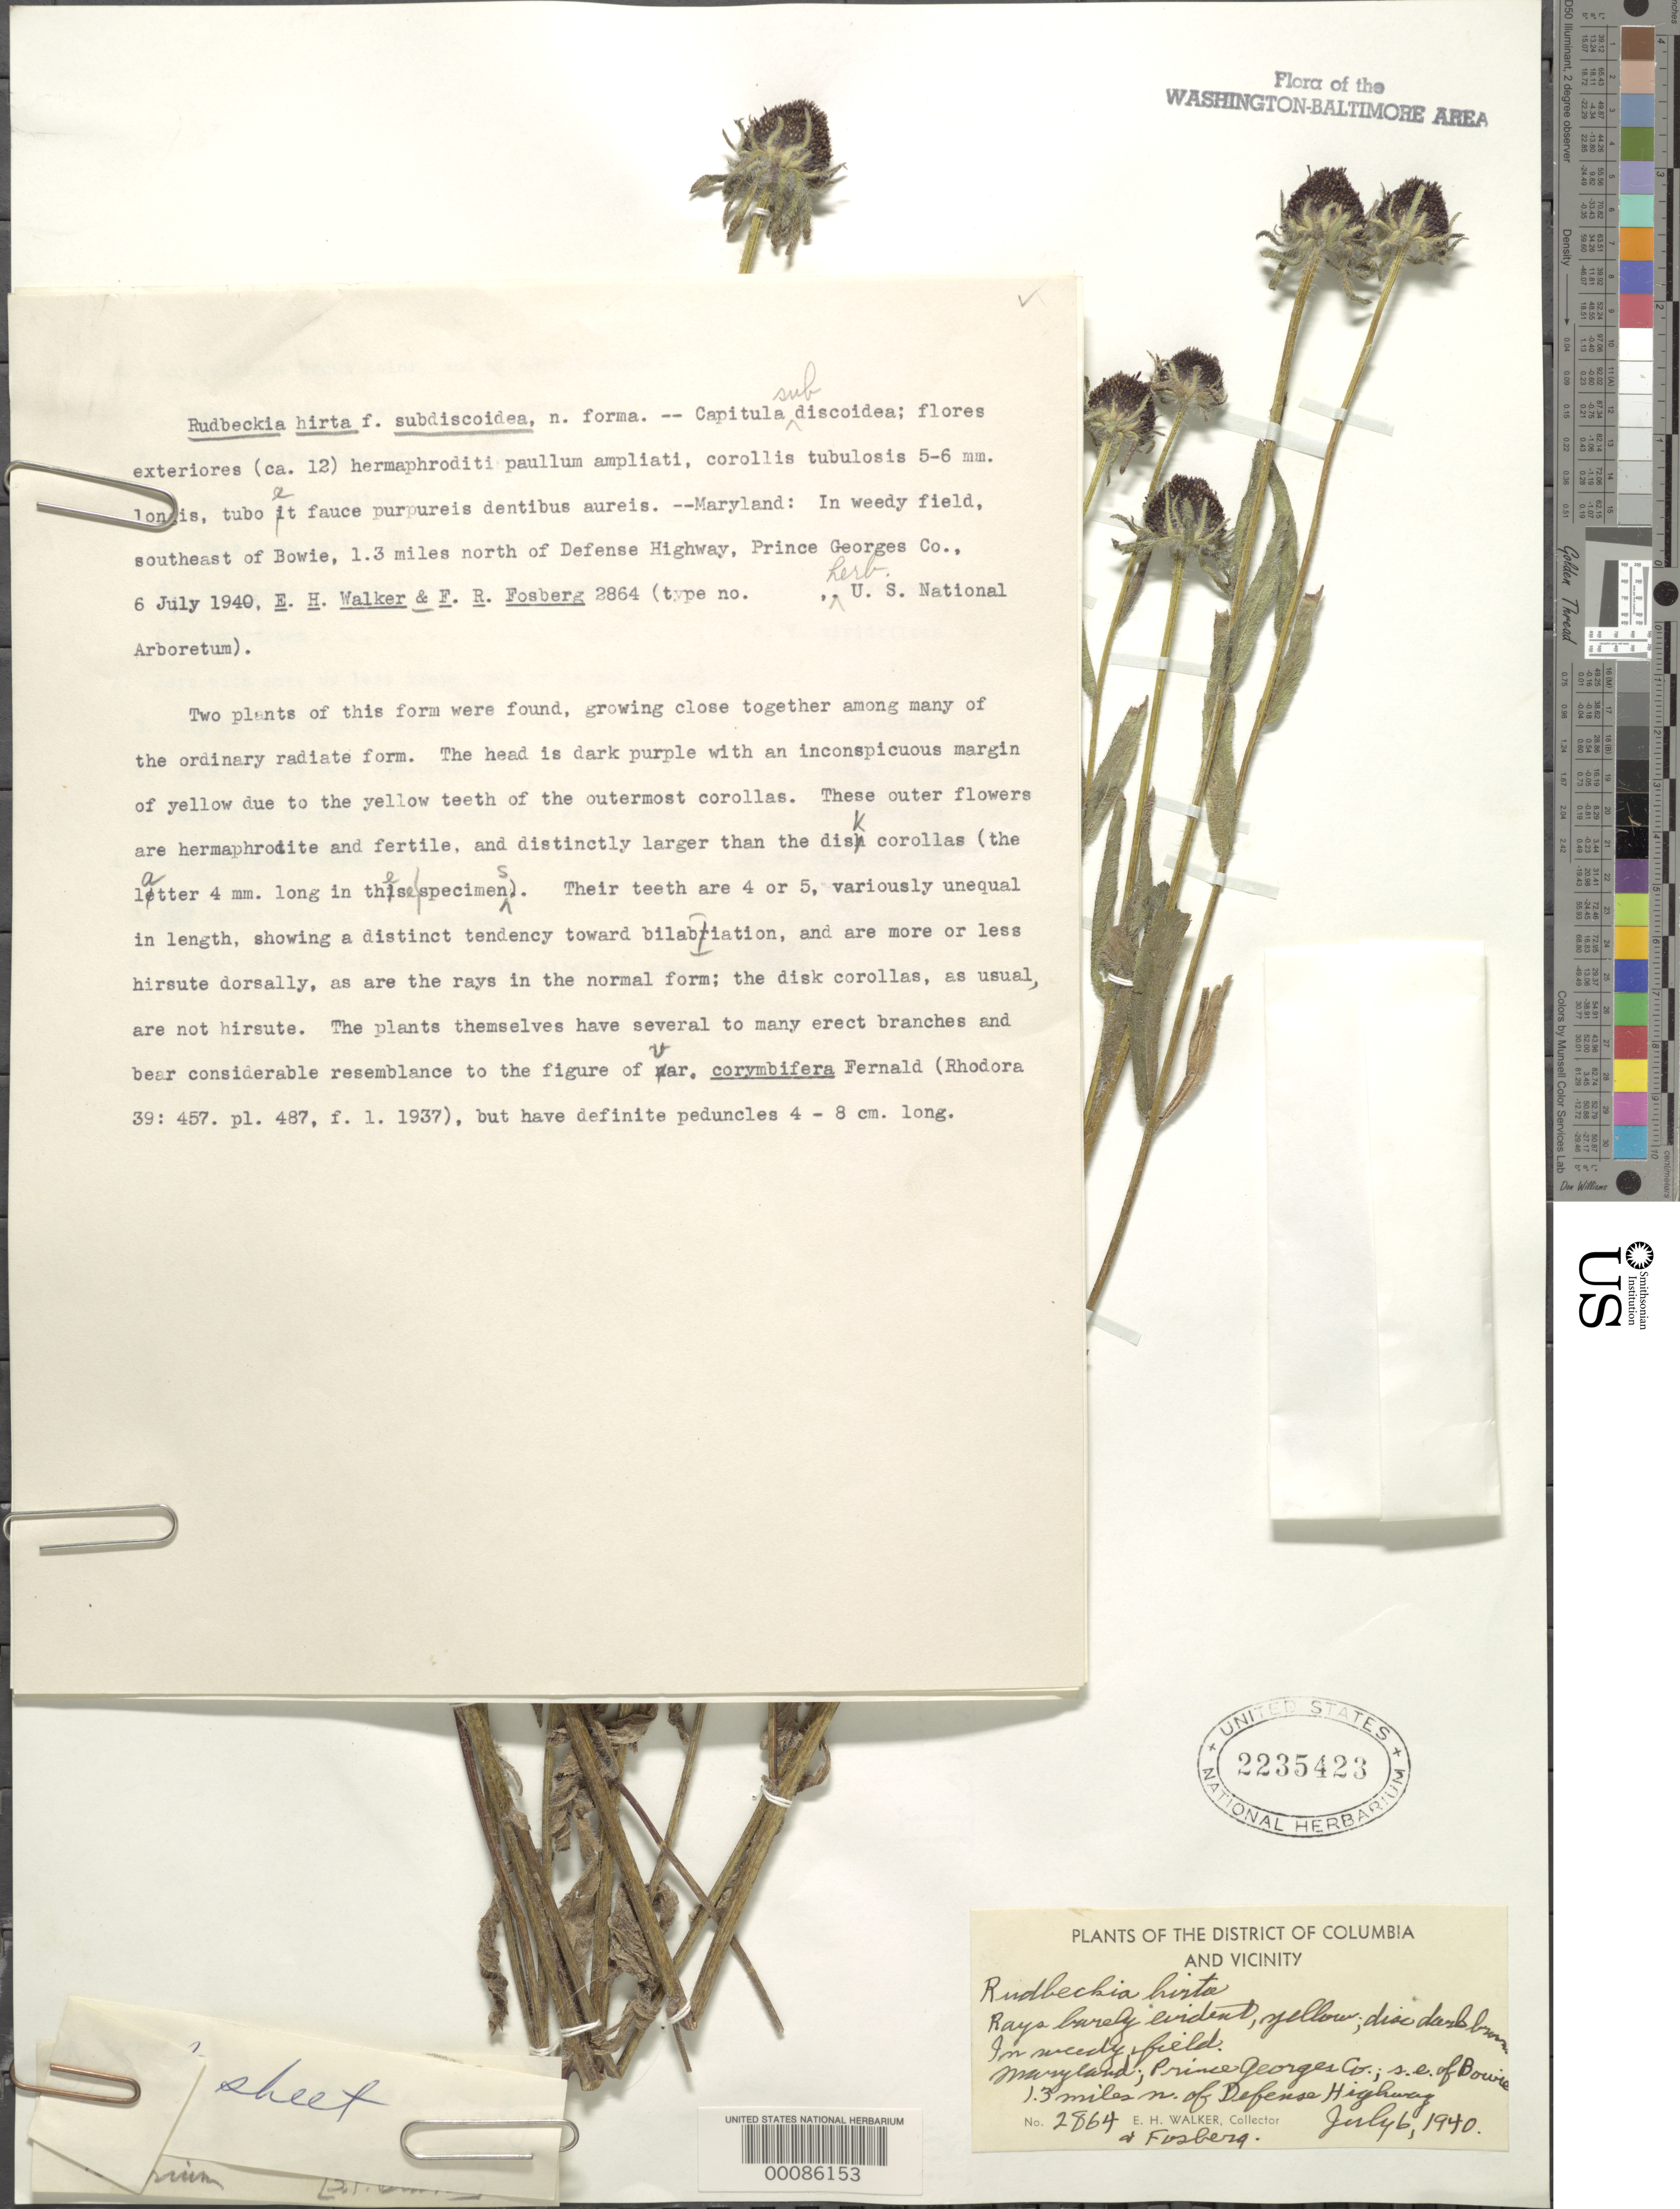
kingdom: Plantae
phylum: Tracheophyta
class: Magnoliopsida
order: Asterales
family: Asteraceae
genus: Rudbeckia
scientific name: Rudbeckia hirta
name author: L.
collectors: E. H. Walker & F. R. Fosberg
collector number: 2864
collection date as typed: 06 Jul 1940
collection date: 1940-07-06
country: United States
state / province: Maryland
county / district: Prince George's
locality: SE of Bowie and north of Defense Highway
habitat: Weedy field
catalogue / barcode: US 2235423